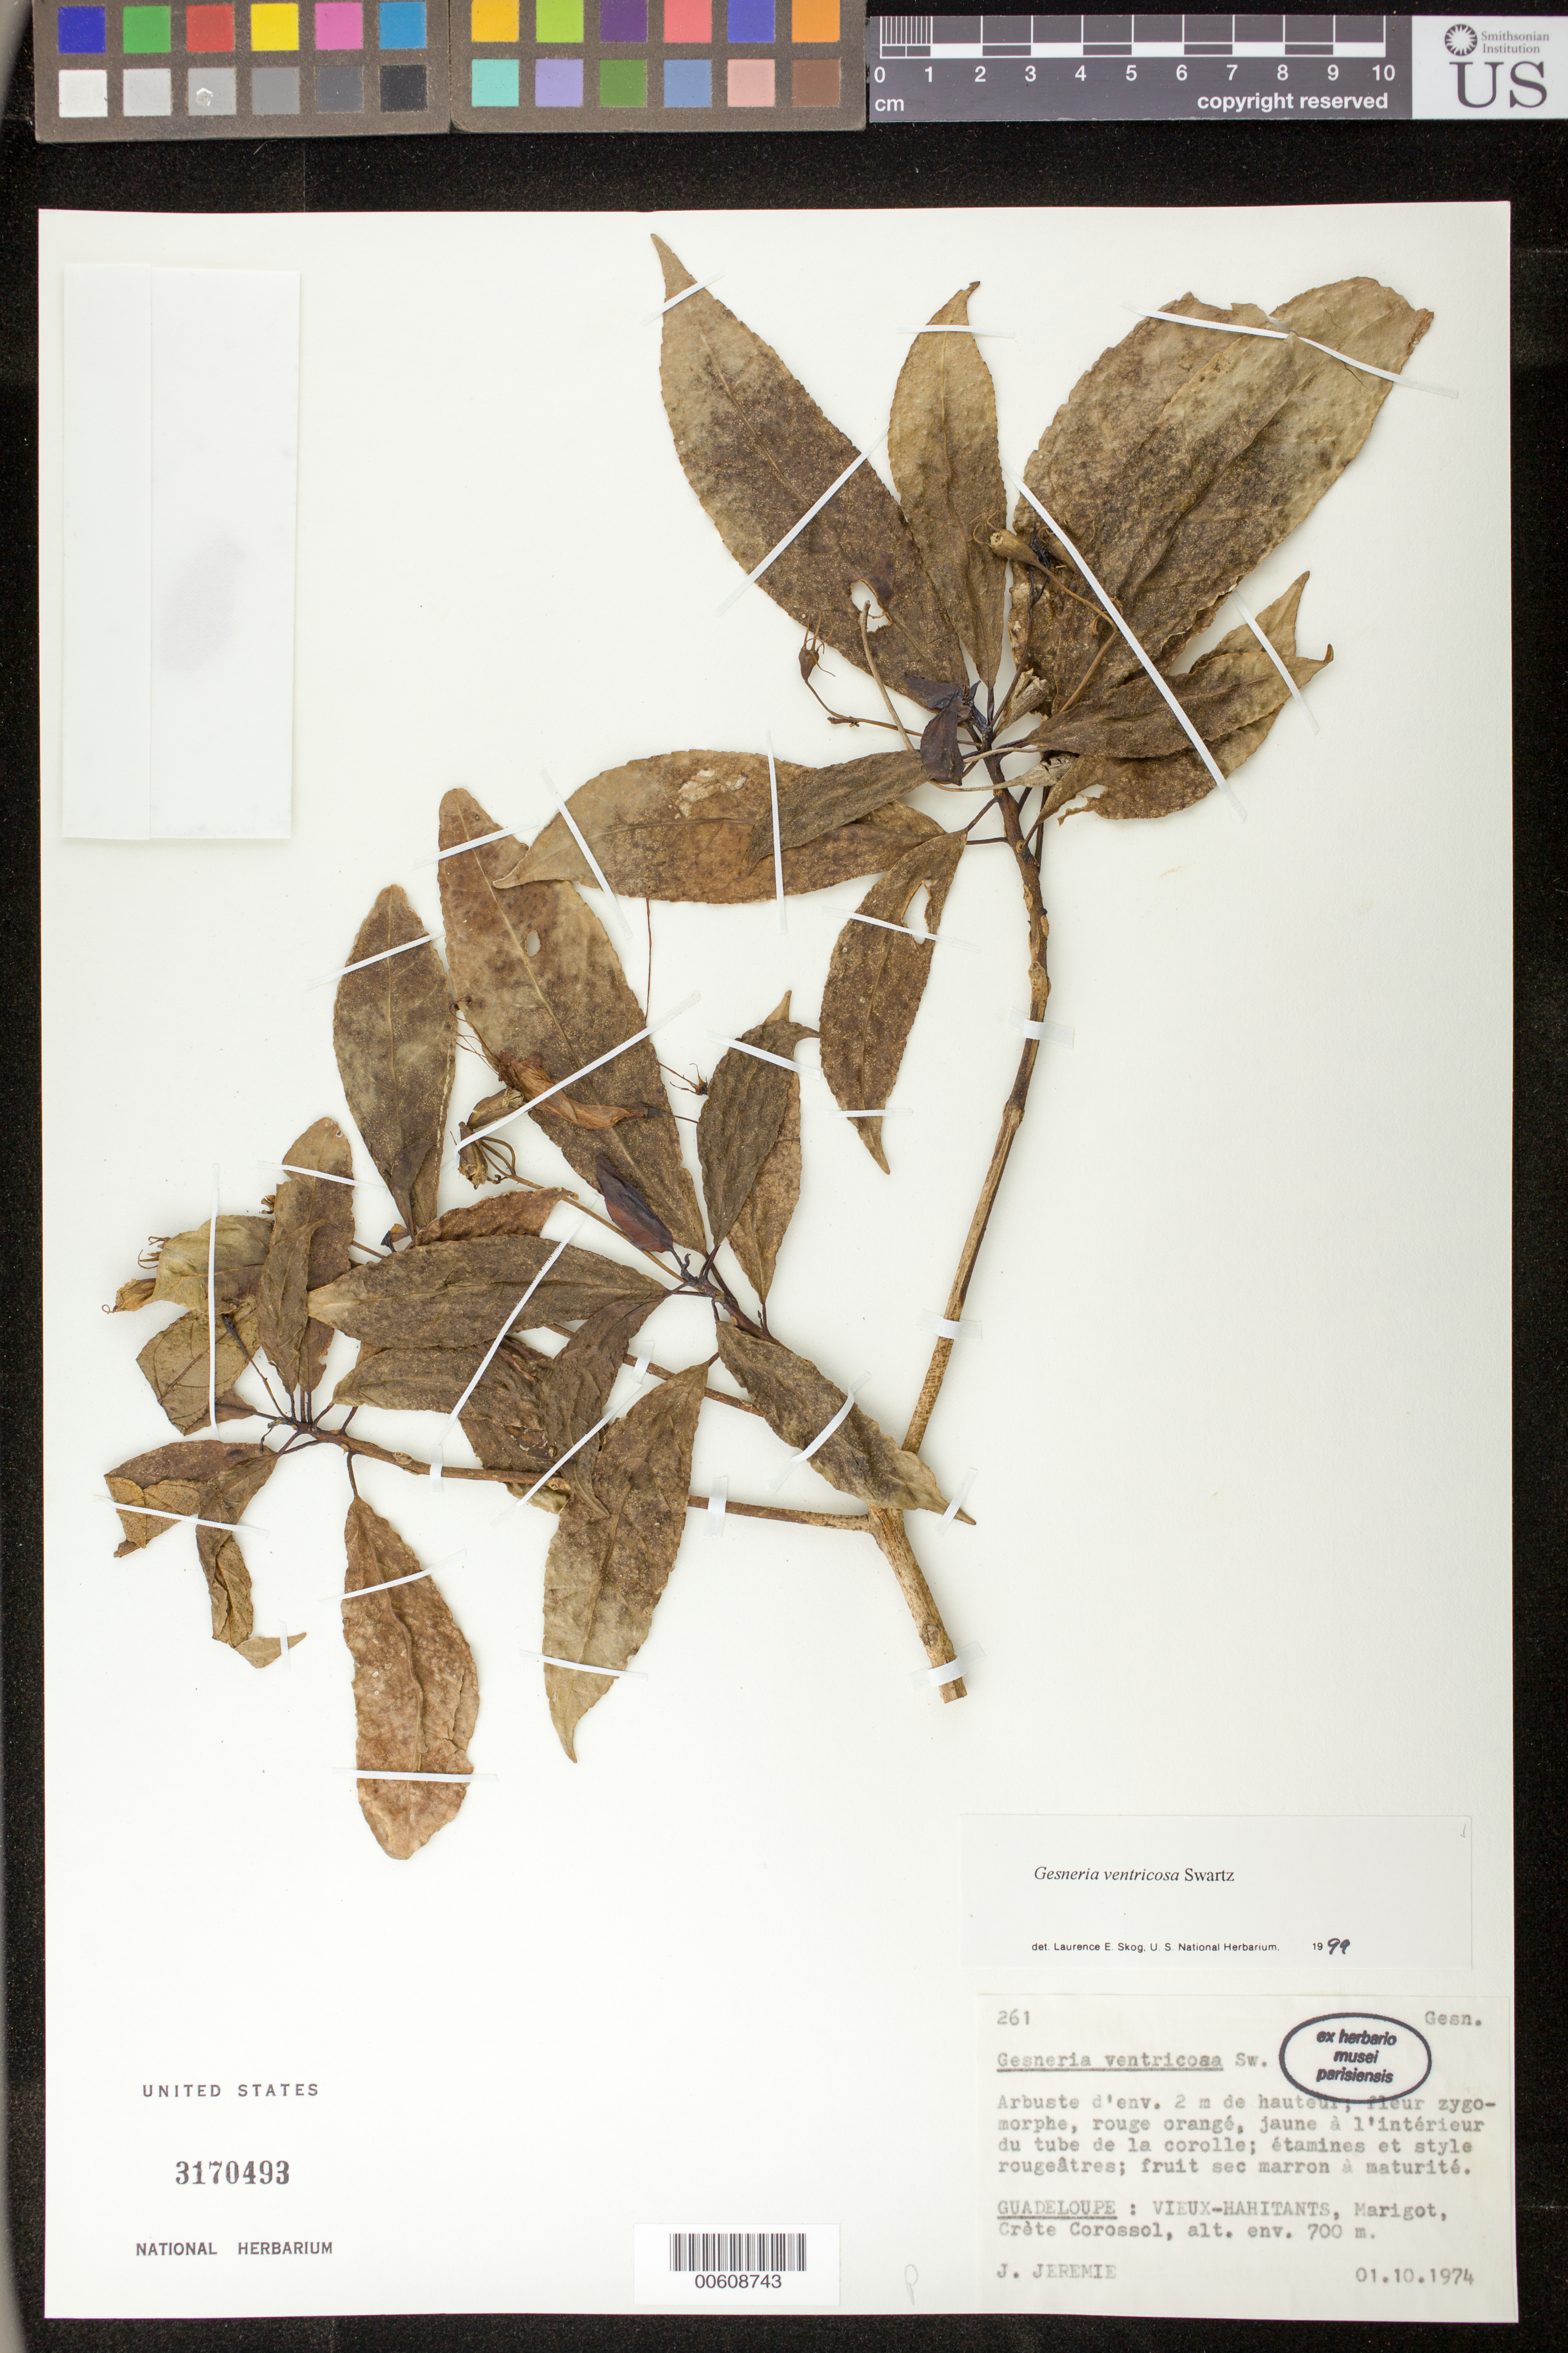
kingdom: Plantae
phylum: Tracheophyta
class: Magnoliopsida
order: Lamiales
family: Gesneriaceae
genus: Gesneria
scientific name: Gesneria ventricosa subsp. ventricosa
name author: Sw.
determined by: Skog, Laurence E.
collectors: J. Jérémie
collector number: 261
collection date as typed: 01 Oct 1974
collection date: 1974-10-01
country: Guadeloupe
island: Basse Terre [Guadeloupe]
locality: Vieux-Hahitants, Marigot, Crète Corossol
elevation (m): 700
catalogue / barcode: US 3170493